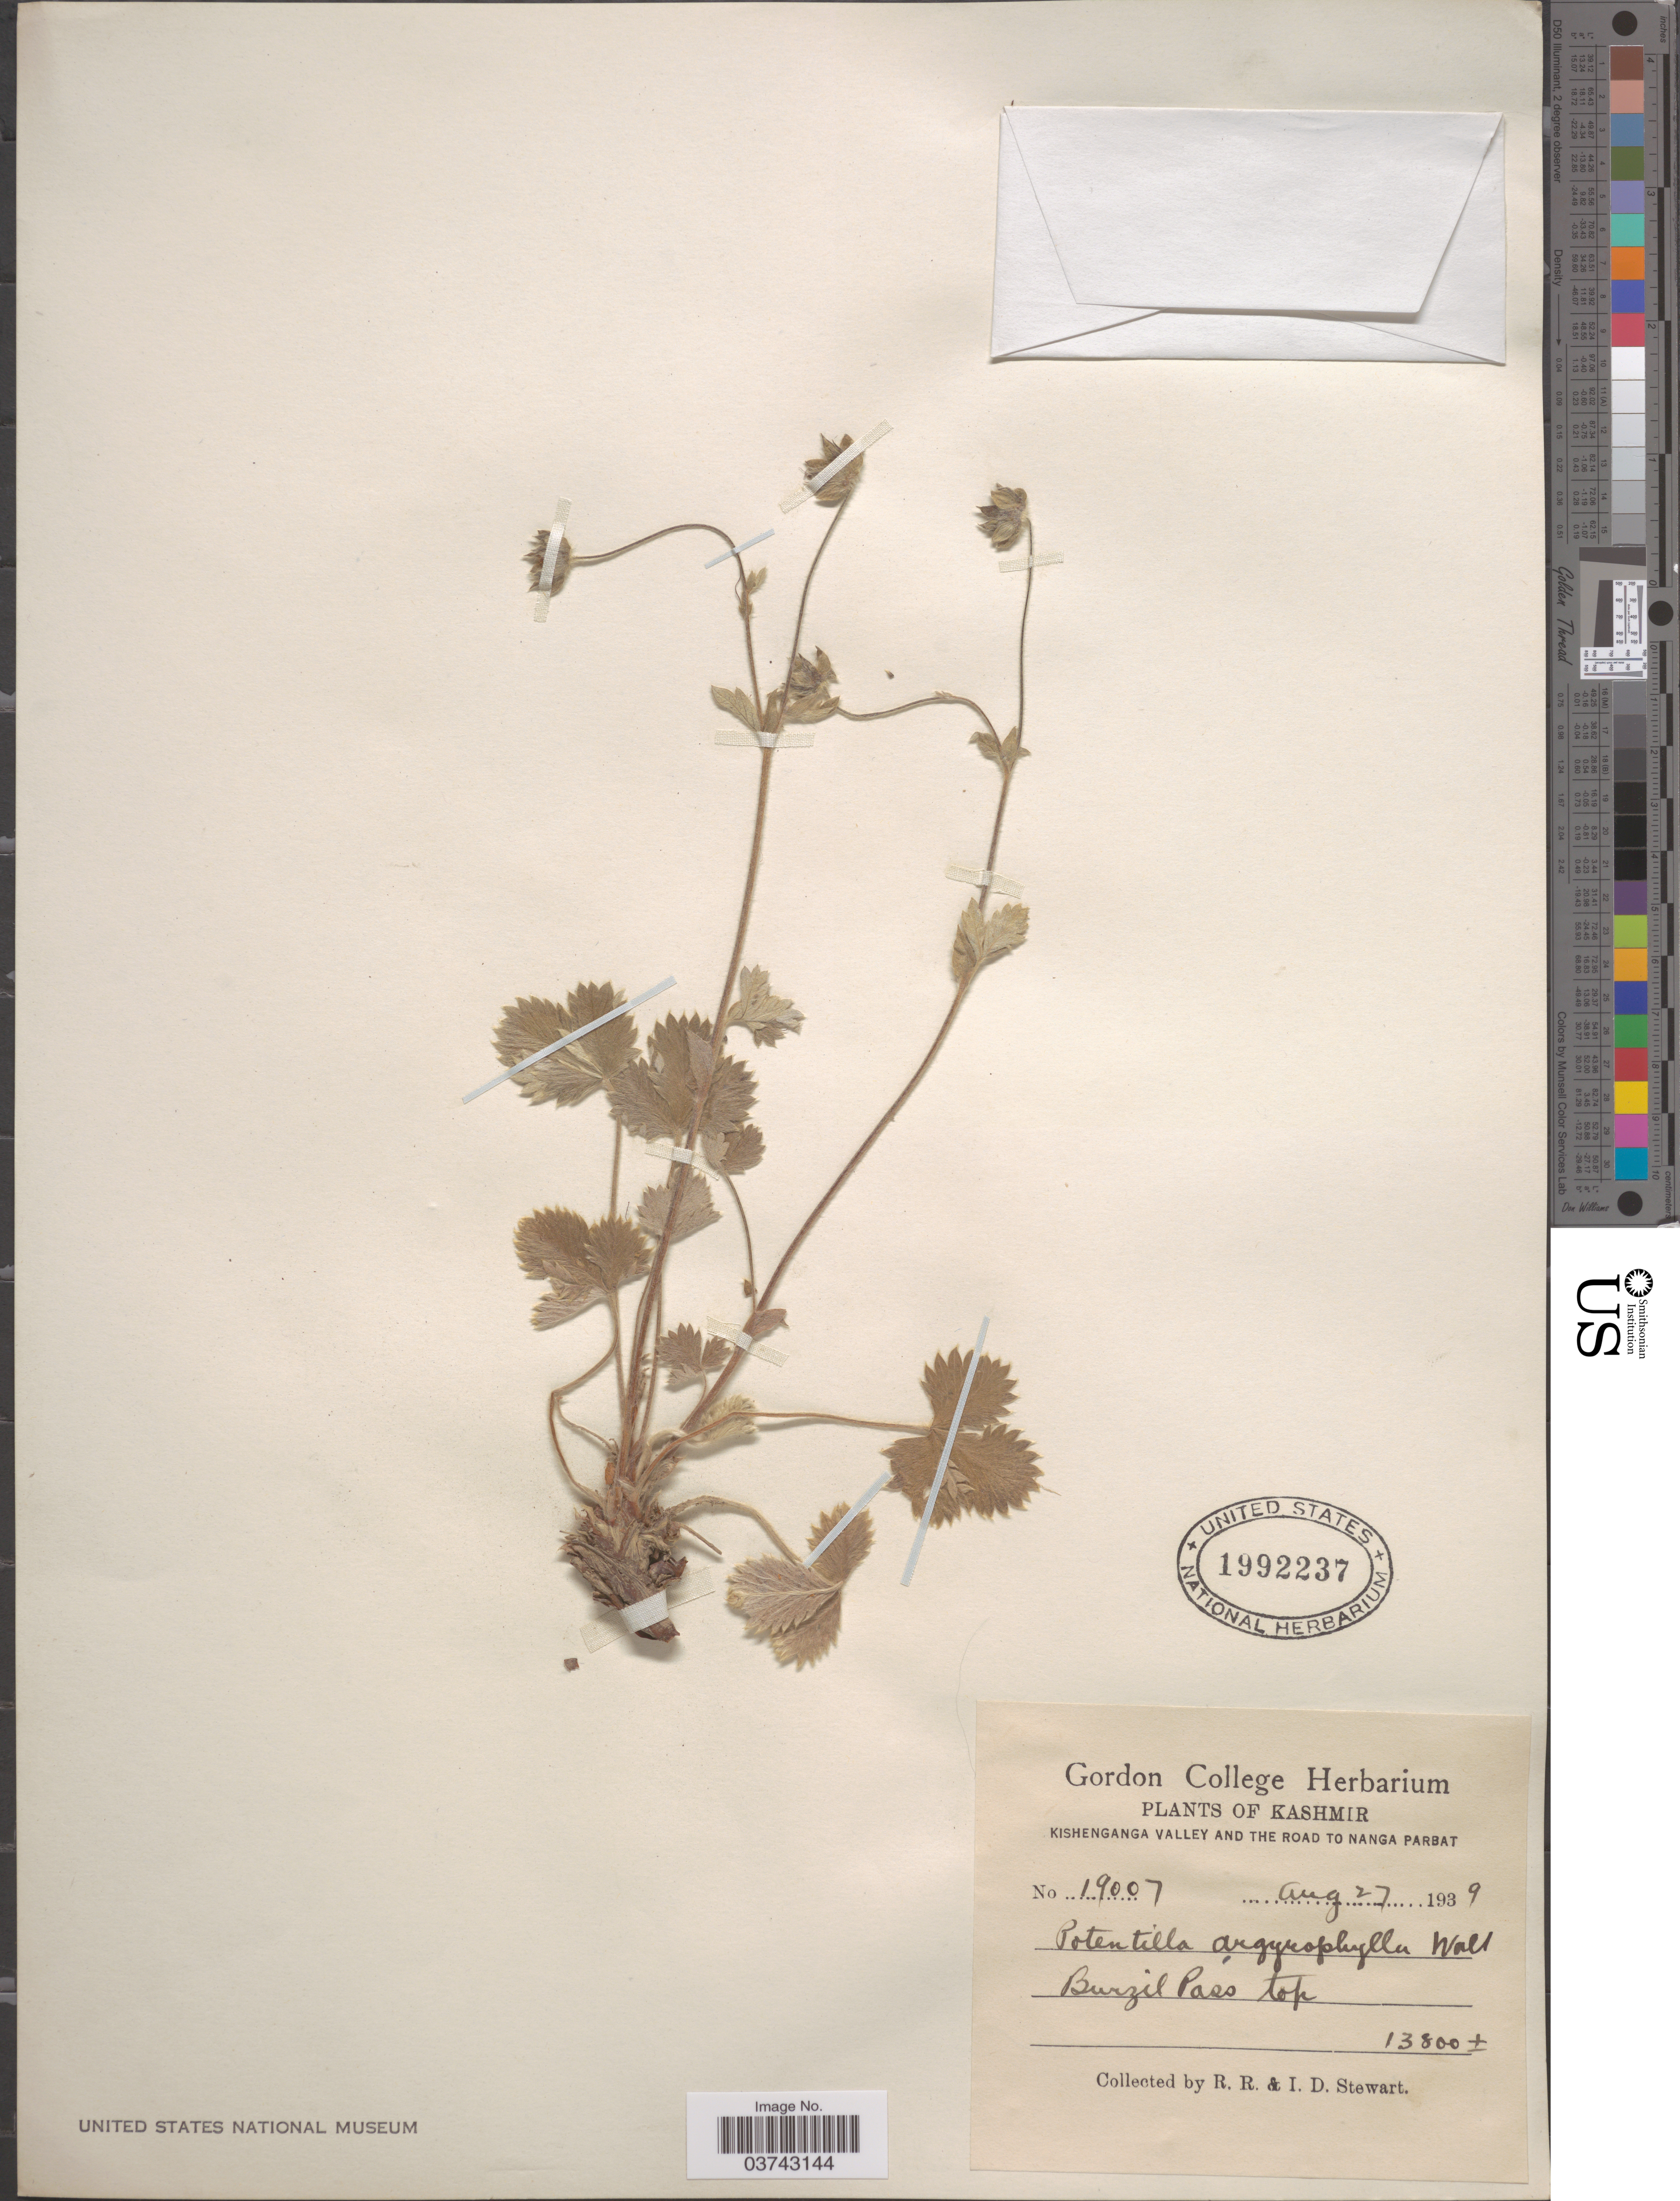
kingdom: Plantae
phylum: Tracheophyta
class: Magnoliopsida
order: Rosales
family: Rosaceae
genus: Potentilla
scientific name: Potentilla argyrophylla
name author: Wall. ex Lehm.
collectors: R. Stewart & I. Stewart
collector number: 19007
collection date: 1939-08-27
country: India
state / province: Jammu and Kashmir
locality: Kashmir. Kishenganga Valley and The Road to Nanga Parbat. Burzil Pass top.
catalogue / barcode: US 1992237